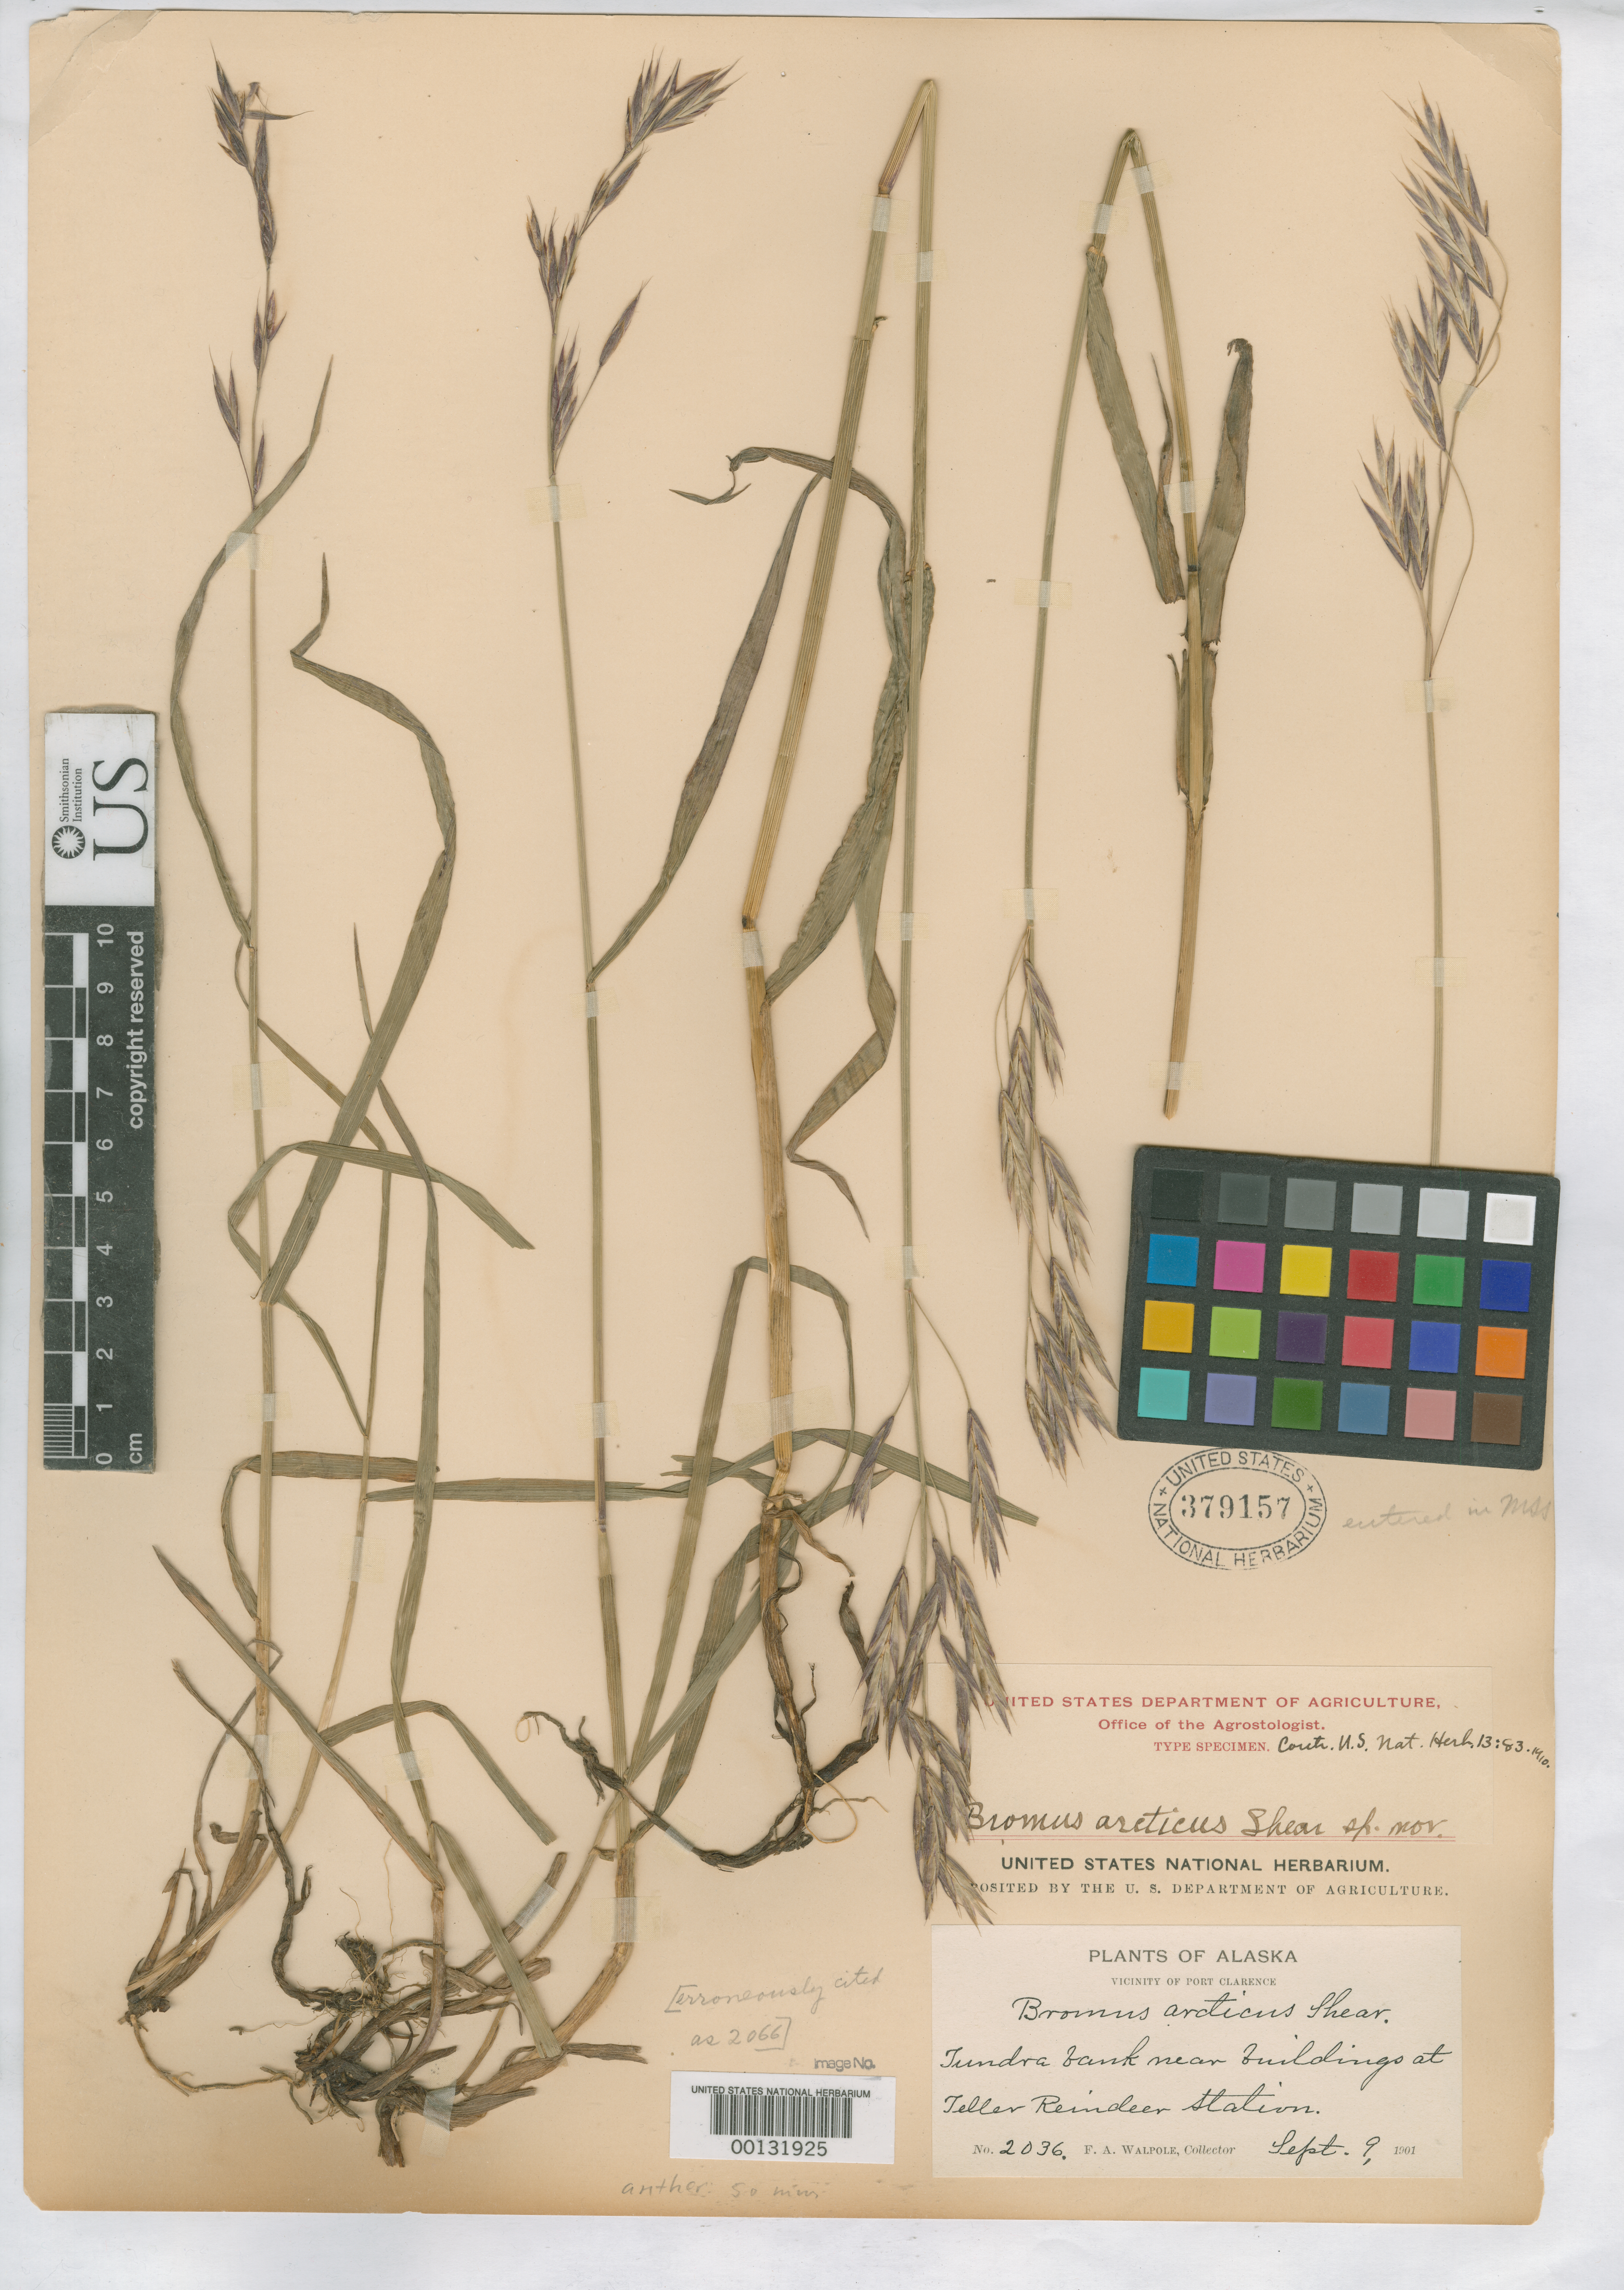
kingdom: Plantae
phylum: Tracheophyta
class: Liliopsida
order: Poales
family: Poaceae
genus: Bromus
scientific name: Bromus arcticus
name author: Shear in Scribn. & Merr.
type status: Holotype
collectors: F. Walpole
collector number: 2036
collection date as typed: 09 Sep 1901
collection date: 1901-09-09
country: United States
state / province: Alaska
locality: Tundra bank, Teller Reindeer Station.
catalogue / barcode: US 379157